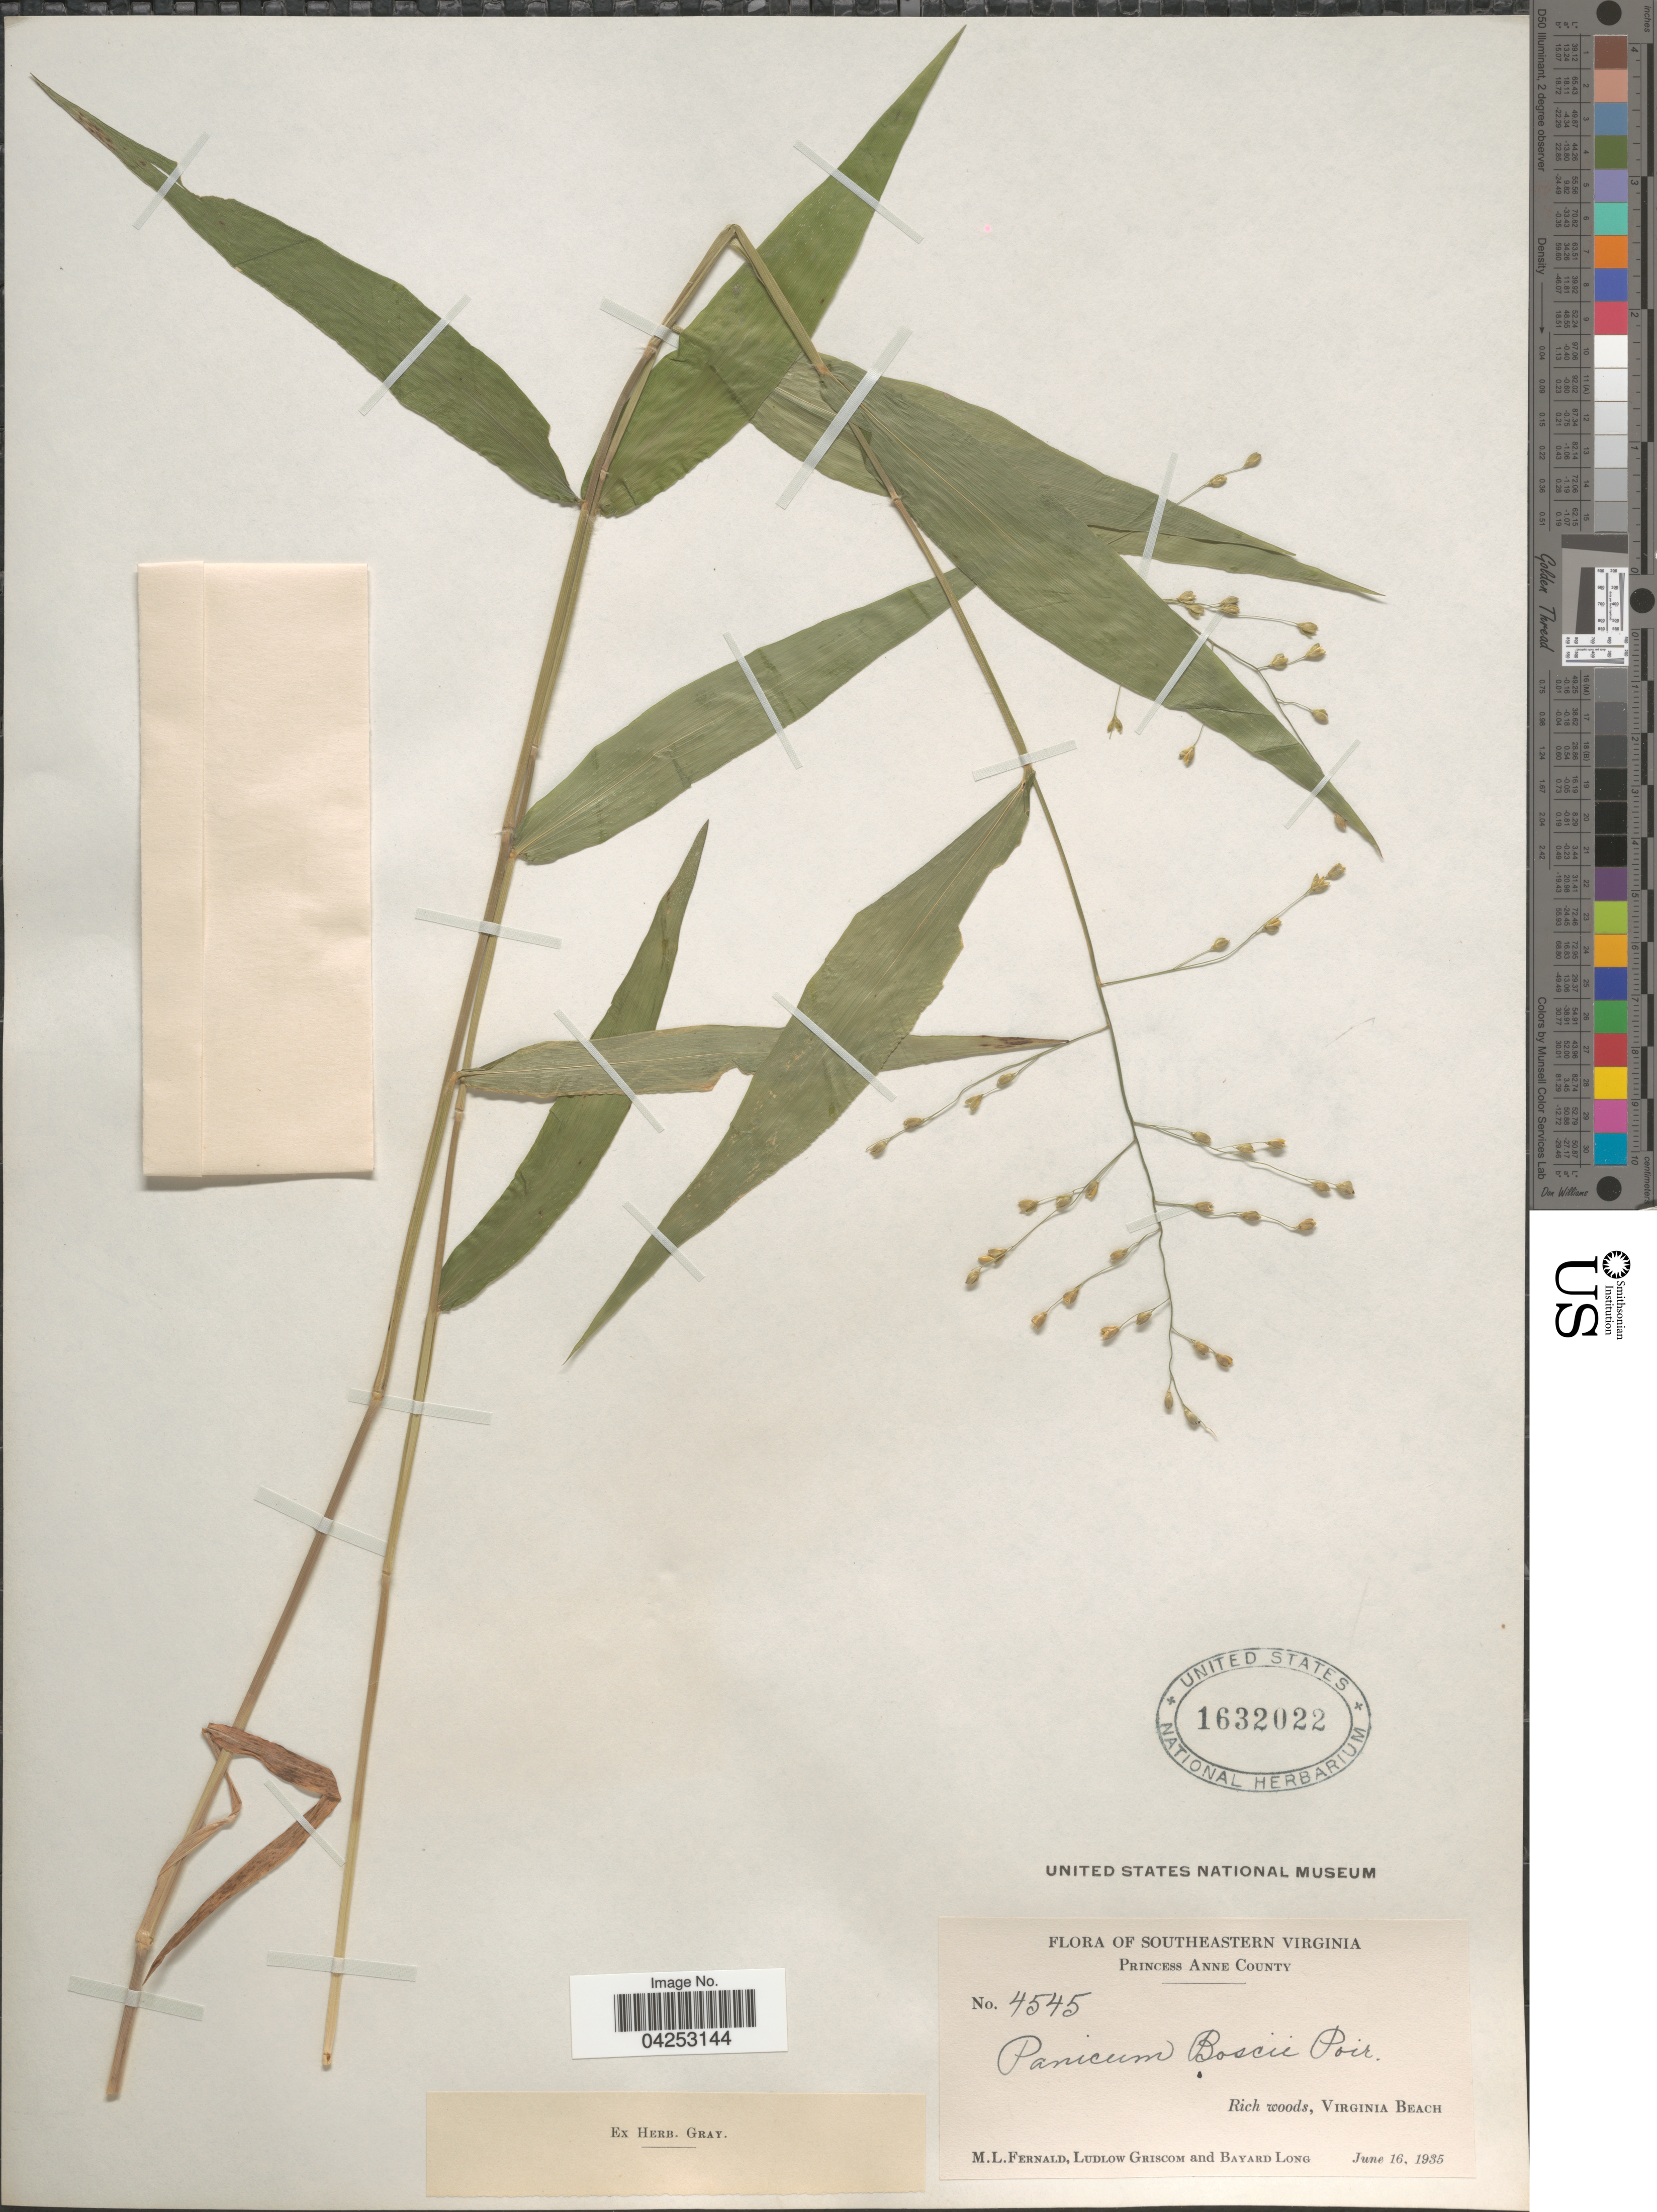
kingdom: Plantae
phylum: Tracheophyta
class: Liliopsida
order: Poales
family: Poaceae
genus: Dichanthelium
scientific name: Dichanthelium boscii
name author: (Poir.) Gould & C.A. Clark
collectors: M. L. Fernald, L. Griscom & B. Long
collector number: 4545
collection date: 1935-06-16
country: United States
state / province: Virginia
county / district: City of Virginia Beach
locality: Southeastern Virginia. Princess Anne County. Rich woods, Virginia Beach.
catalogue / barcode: US 1632022